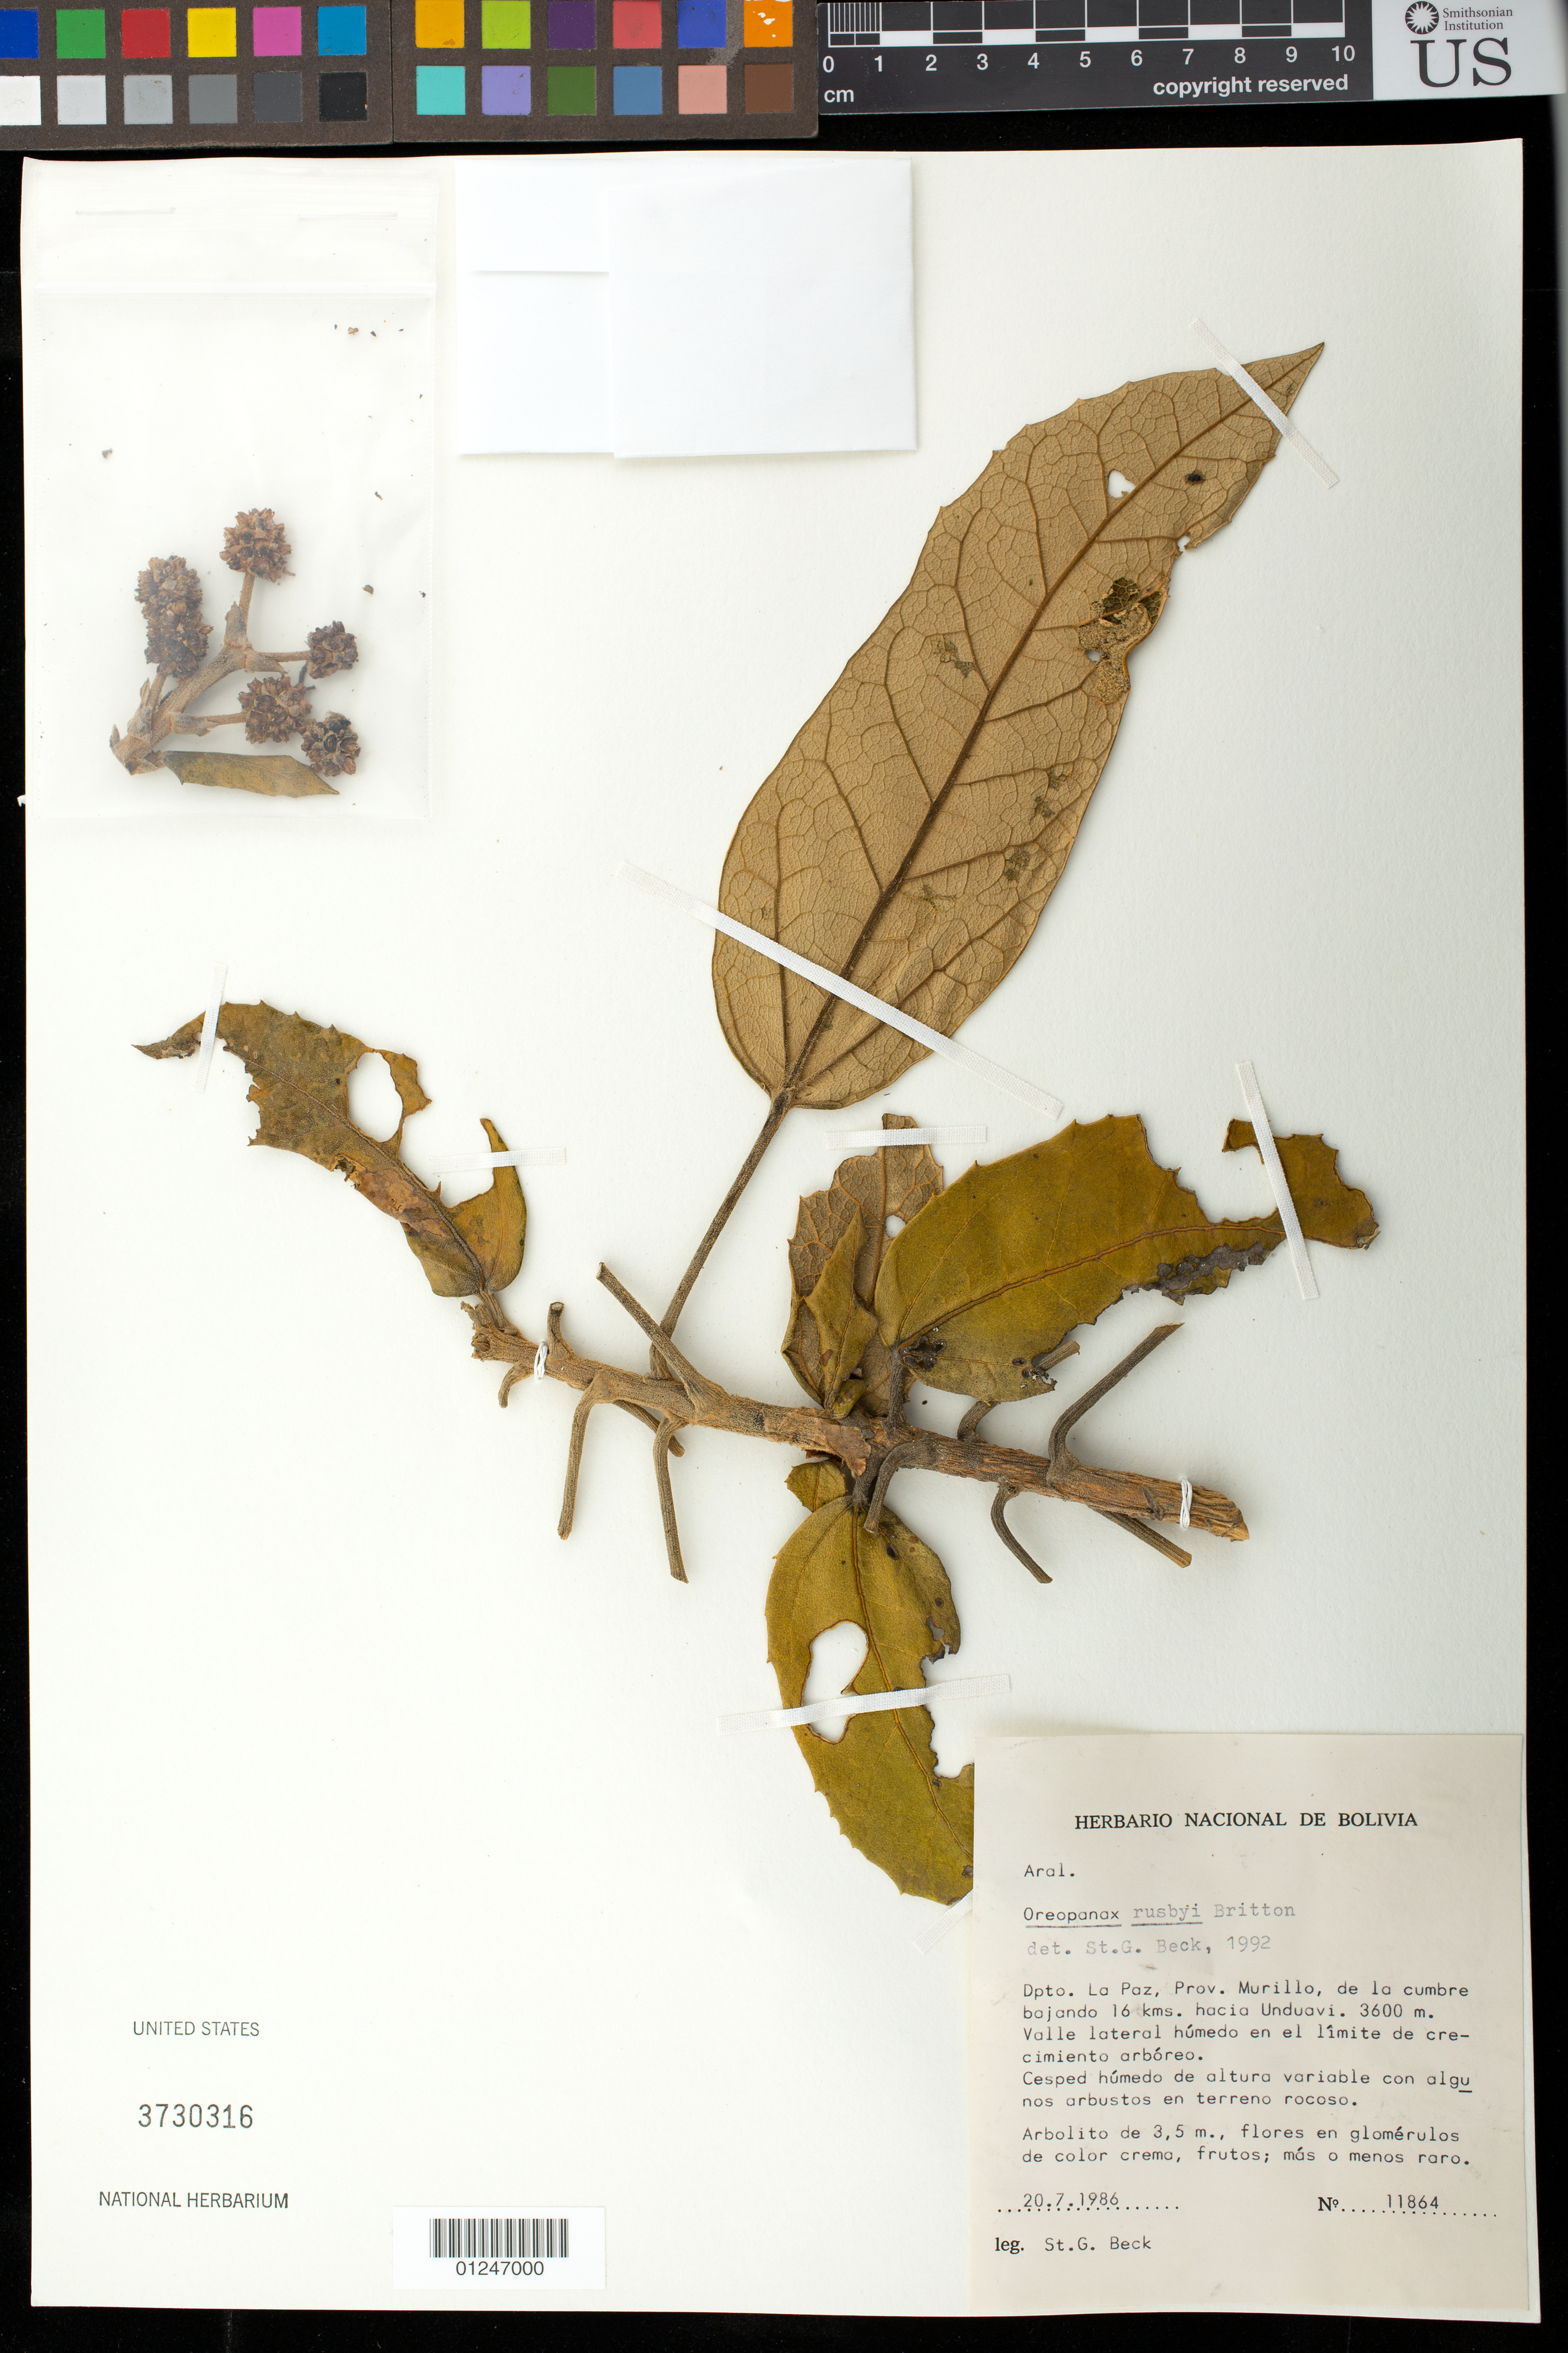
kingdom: Plantae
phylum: Tracheophyta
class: Magnoliopsida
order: Apiales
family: Araliaceae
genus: Oreopanax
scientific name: Oreopanax rusbyi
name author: Britton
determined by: Beck, S. G.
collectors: S. G. Beck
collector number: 11864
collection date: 1986-07-20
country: Bolivia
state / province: La Paz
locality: Prov. Murillo, de la cumbre bajando 16 kms hacia Unduavi.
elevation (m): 3600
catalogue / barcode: US 3730316